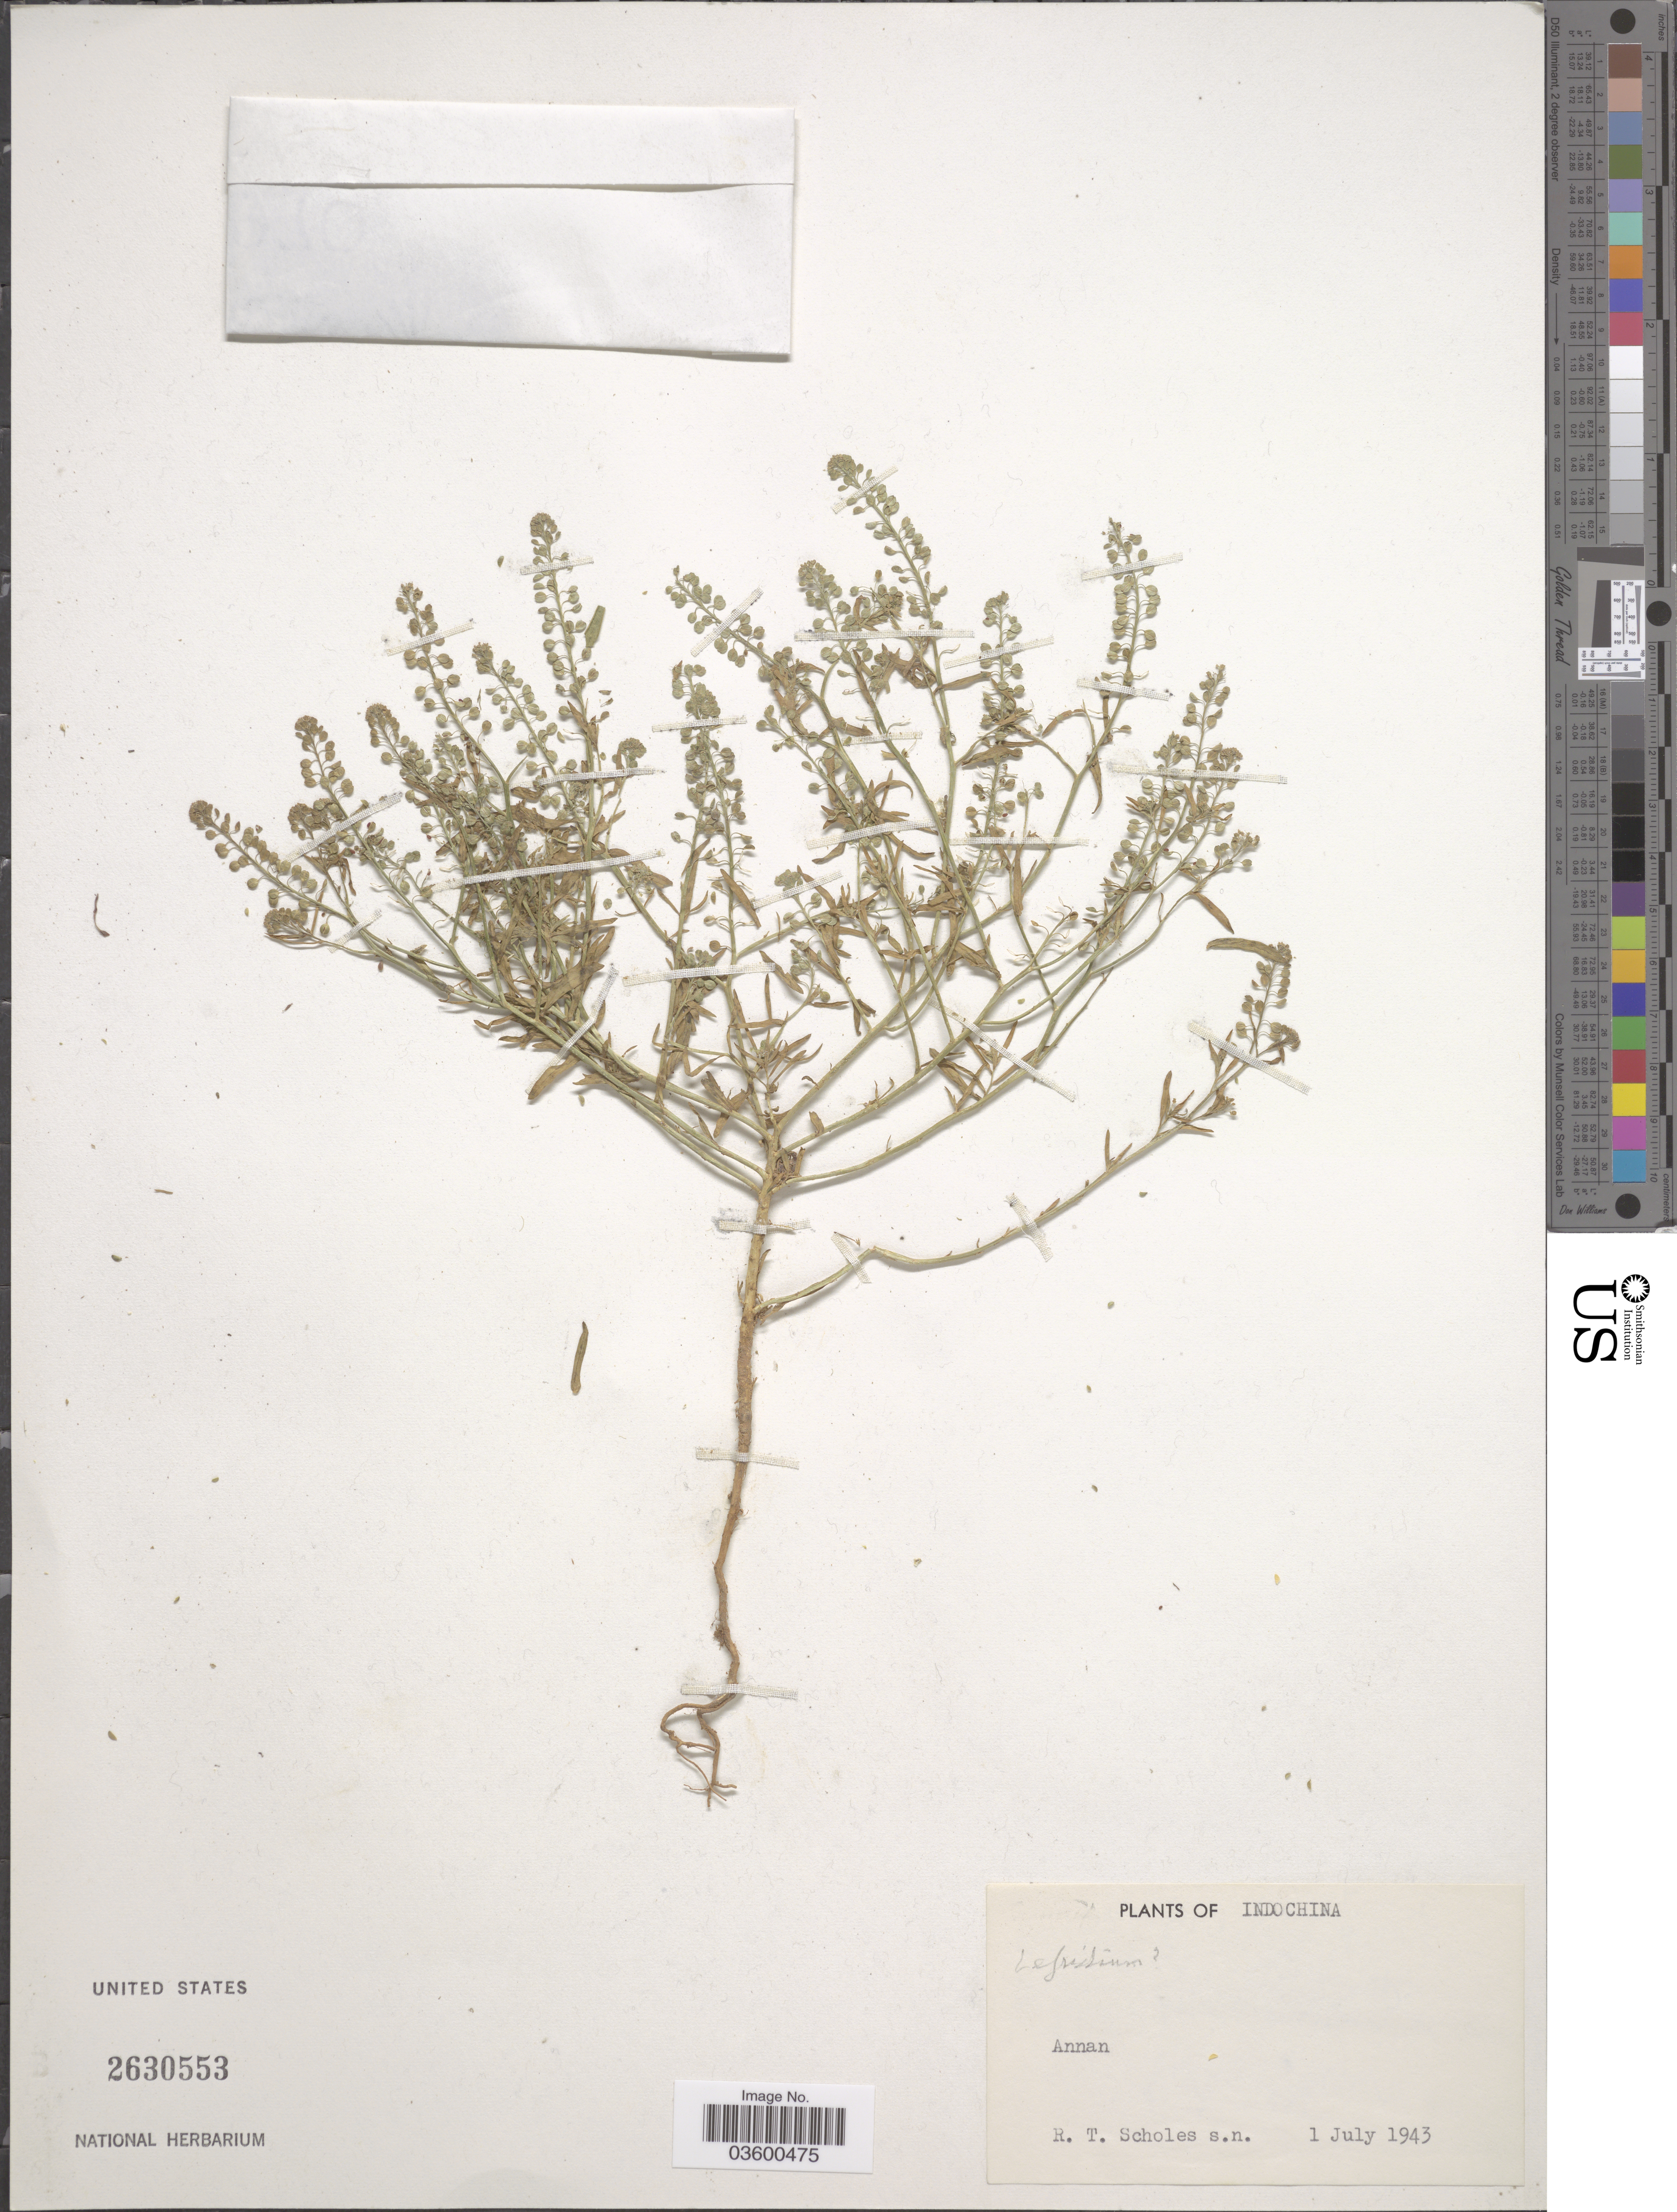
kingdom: Plantae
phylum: Tracheophyta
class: Magnoliopsida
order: Brassicales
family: Brassicaceae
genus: Lepidium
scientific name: Lepidium sp.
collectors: R. Scholes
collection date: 1943-07-01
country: Vietnam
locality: Indo China. Annan.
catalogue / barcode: US 2630553